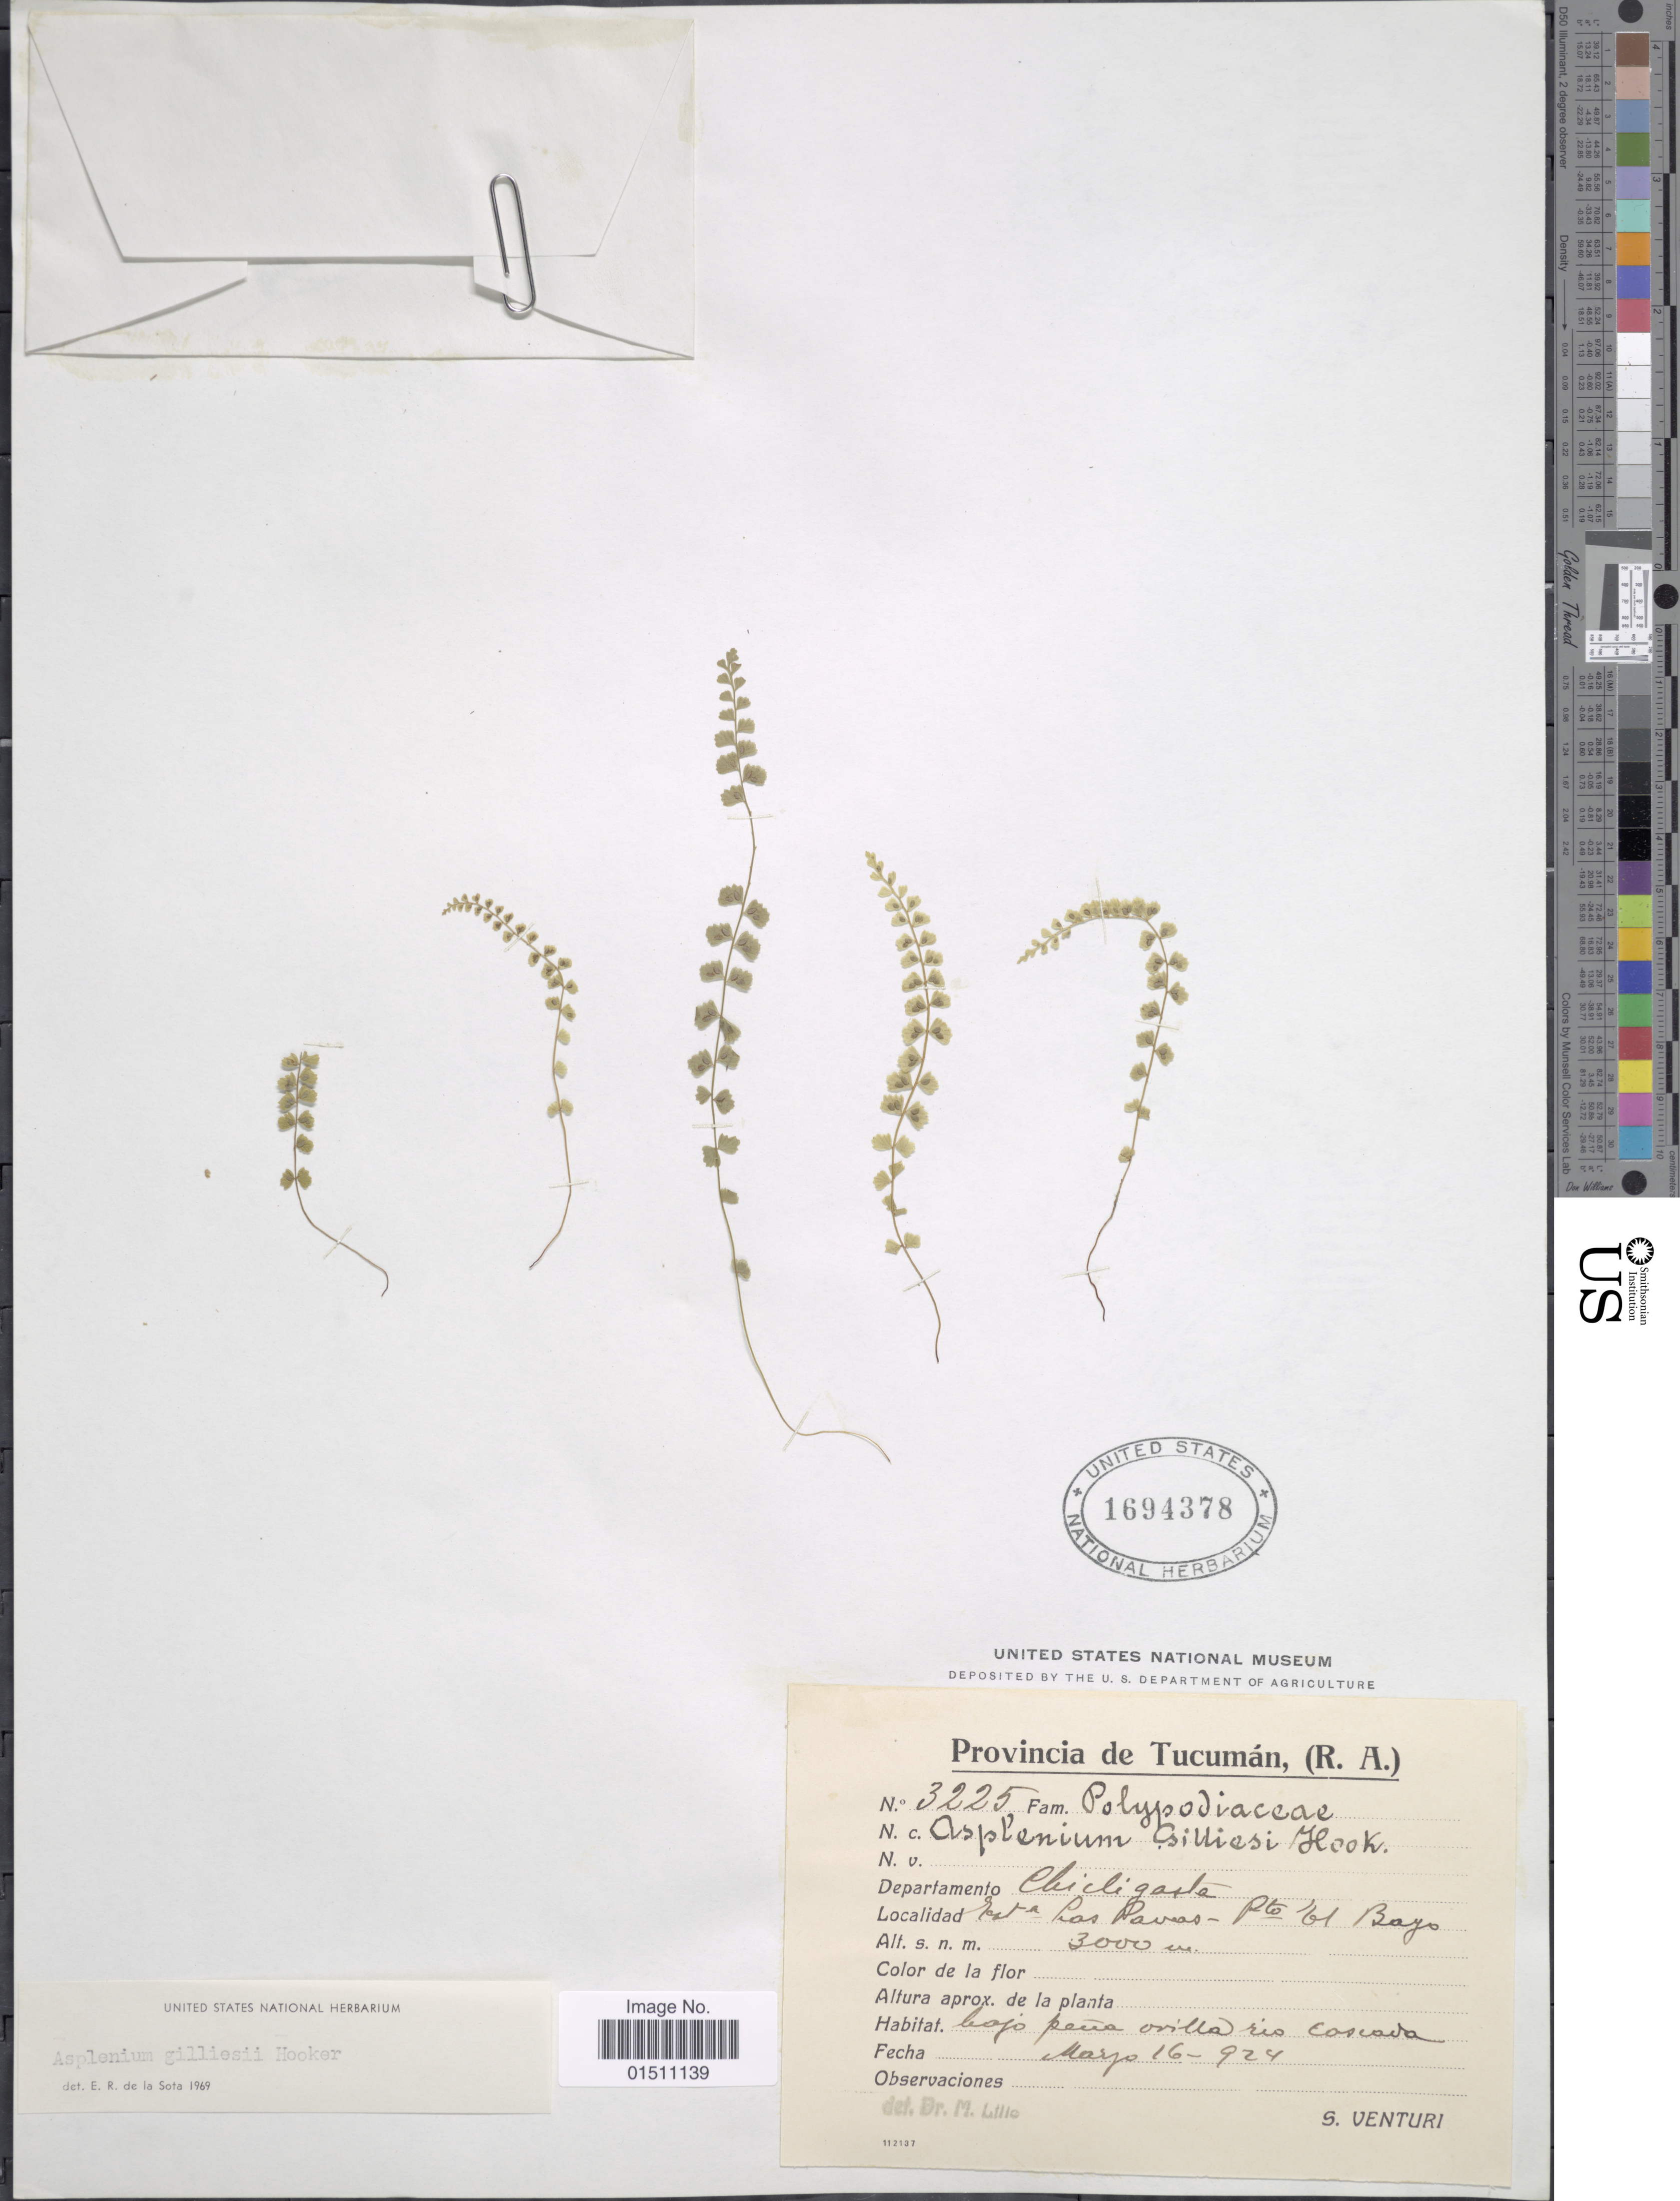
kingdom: Plantae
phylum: Tracheophyta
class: Polypodiopsida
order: Polypodiales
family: Aspleniaceae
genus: Asplenium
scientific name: Asplenium gilliesii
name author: Hook.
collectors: S. Venturi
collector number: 3225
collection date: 1924-03-16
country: Argentina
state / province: Tucuman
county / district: Chicligasta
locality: Est-a Las Pavas-Pto El Bayo.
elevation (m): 3000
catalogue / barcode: US 1694378